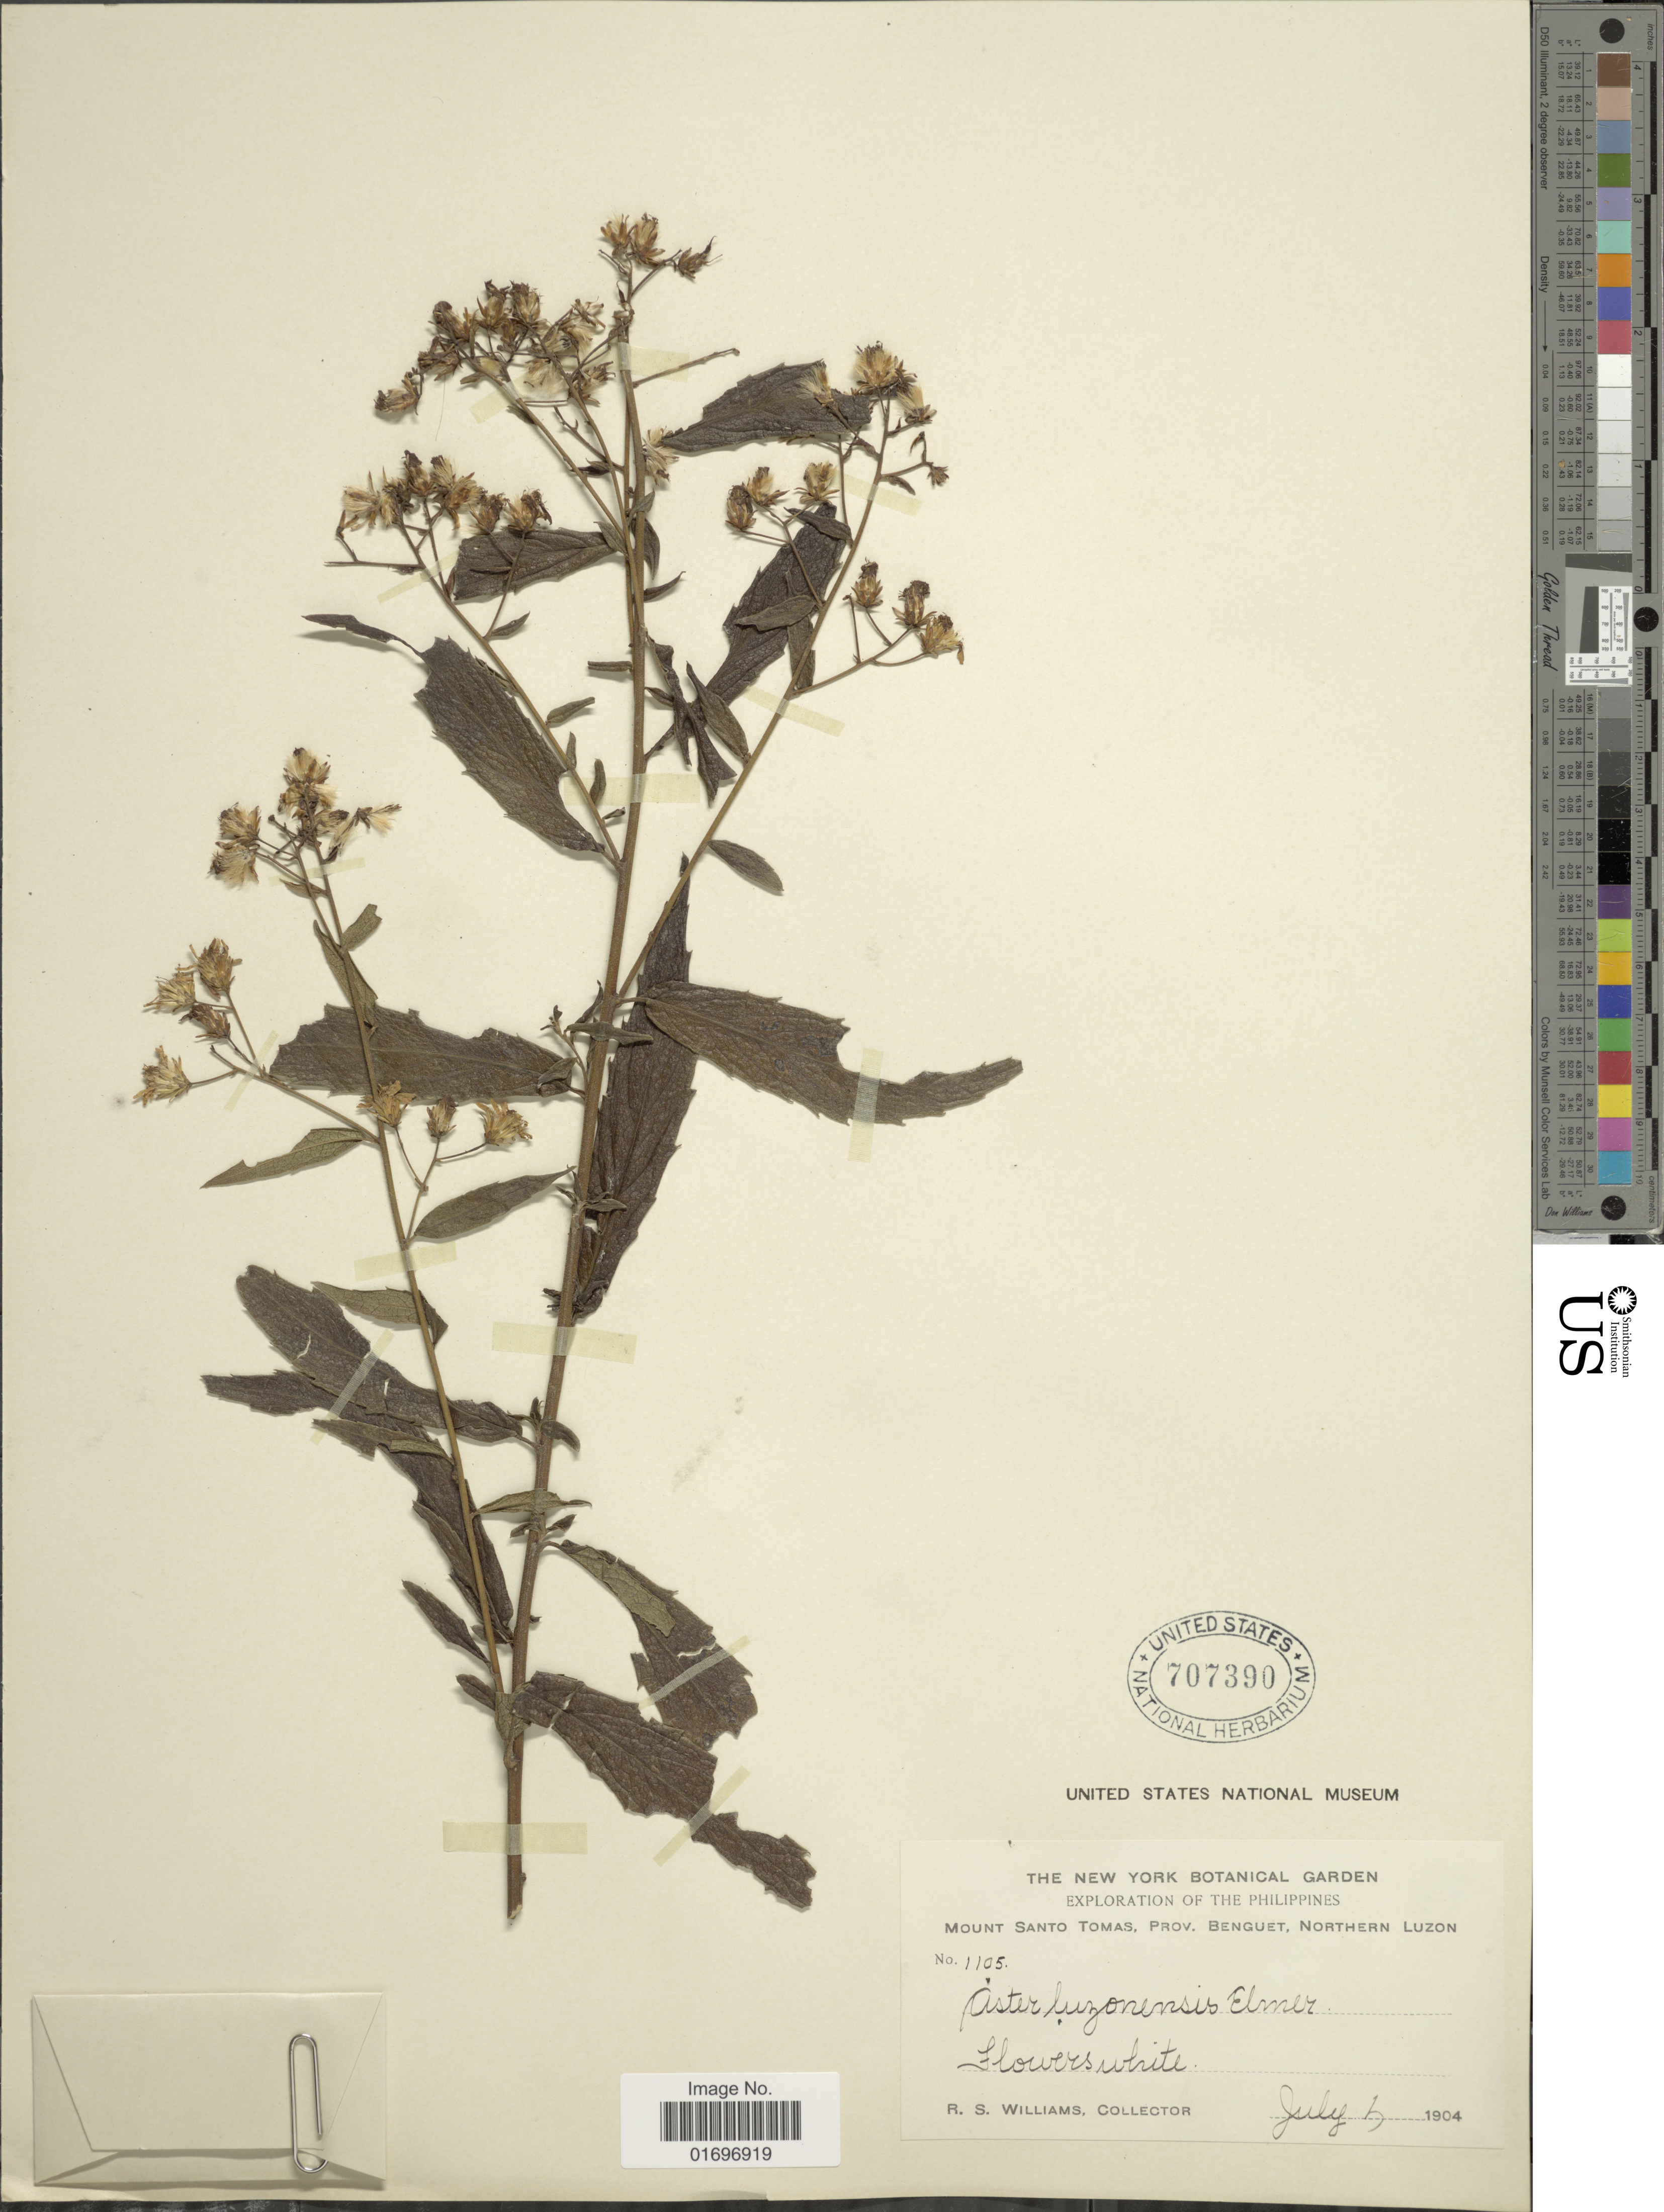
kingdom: Plantae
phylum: Tracheophyta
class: Magnoliopsida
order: Asterales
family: Asteraceae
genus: Aster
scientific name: Aster luzonensis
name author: Elmer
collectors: R. S. Williams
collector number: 1105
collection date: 1904-07-05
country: Philippines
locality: Philippines. Mount Santo Tomas, Prov. Benguet, Northern Luzon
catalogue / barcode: US 707390